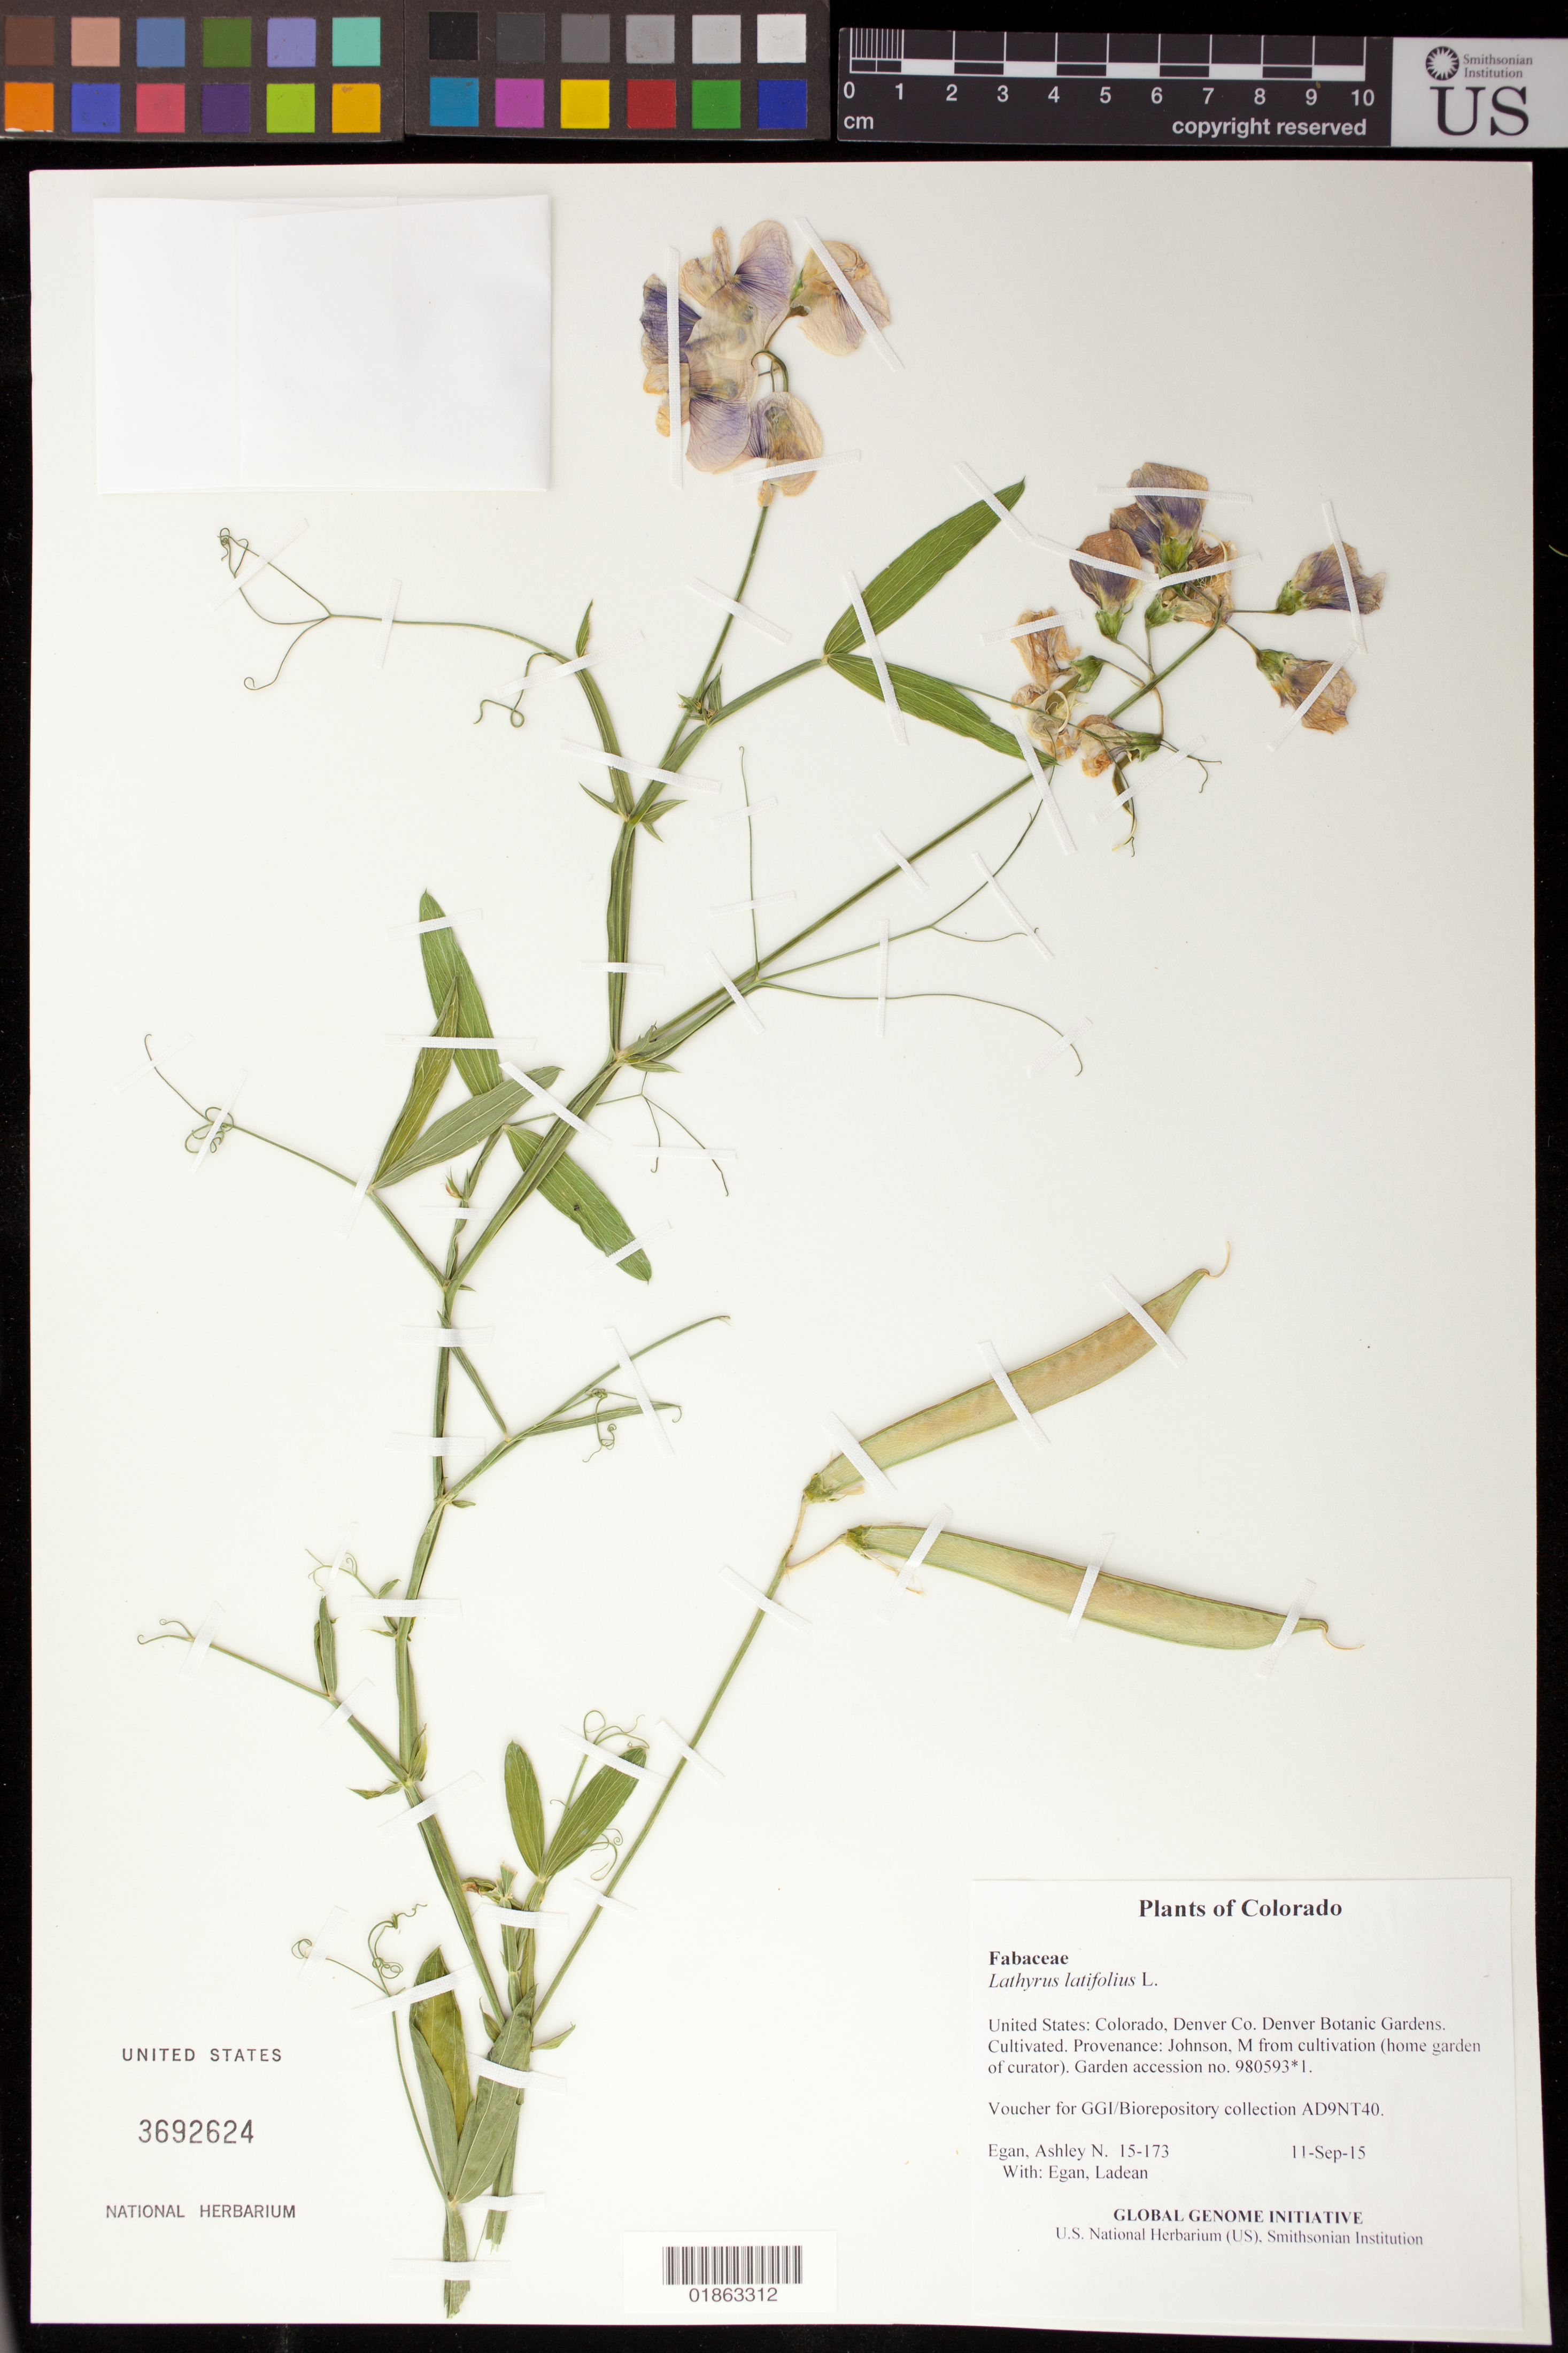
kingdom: Plantae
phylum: Tracheophyta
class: Magnoliopsida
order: Fabales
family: Fabaceae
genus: Lathyrus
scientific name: Lathyrus latifolius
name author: L.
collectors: A. N. Egan & L. Egan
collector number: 15-173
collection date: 2015-09-11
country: United States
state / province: Colorado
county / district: Denver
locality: Denver Botanic Gardens. Cultivated. Provenance: Johnson, M from cultivation (home garden of curator). Garden accession no. 980593.1.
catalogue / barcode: US 3692624